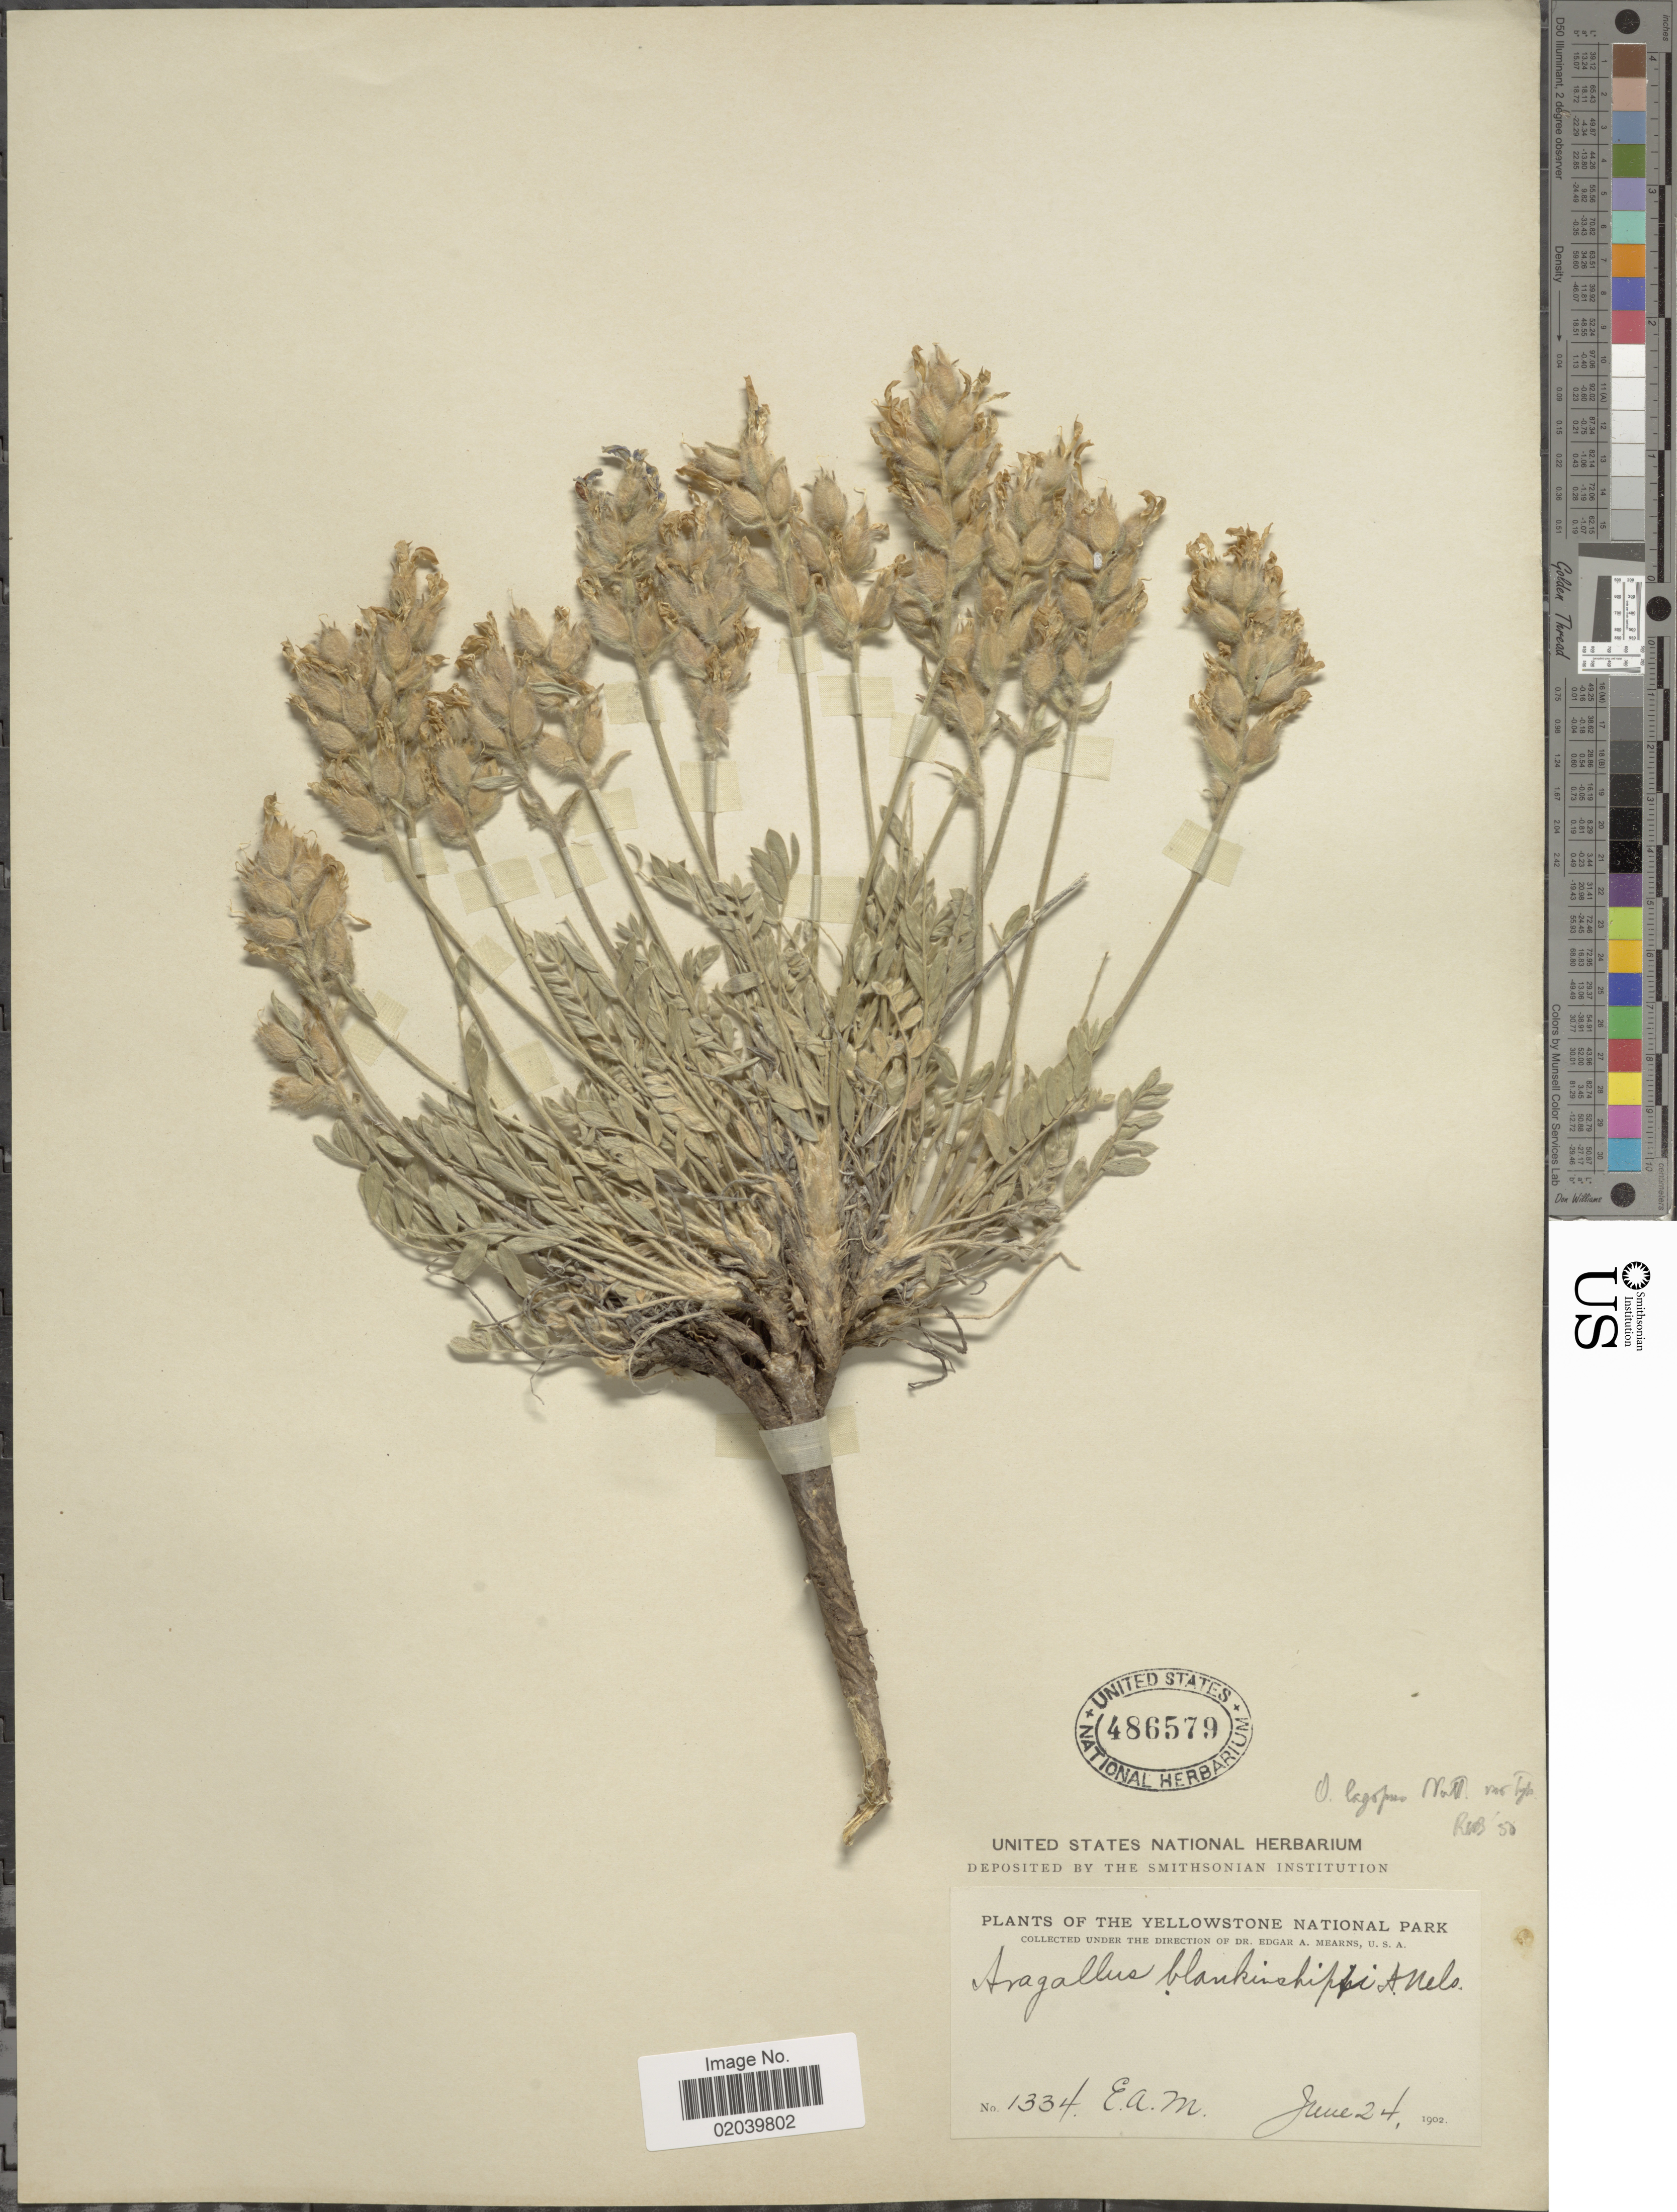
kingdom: Plantae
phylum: Tracheophyta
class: Magnoliopsida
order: Fabales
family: Fabaceae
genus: Oxytropis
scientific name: Oxytropis lagopus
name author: Nutt.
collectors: E. A. Mearns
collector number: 1334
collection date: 1902-06-24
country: United States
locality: Yellowstone National Park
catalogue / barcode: US 486579